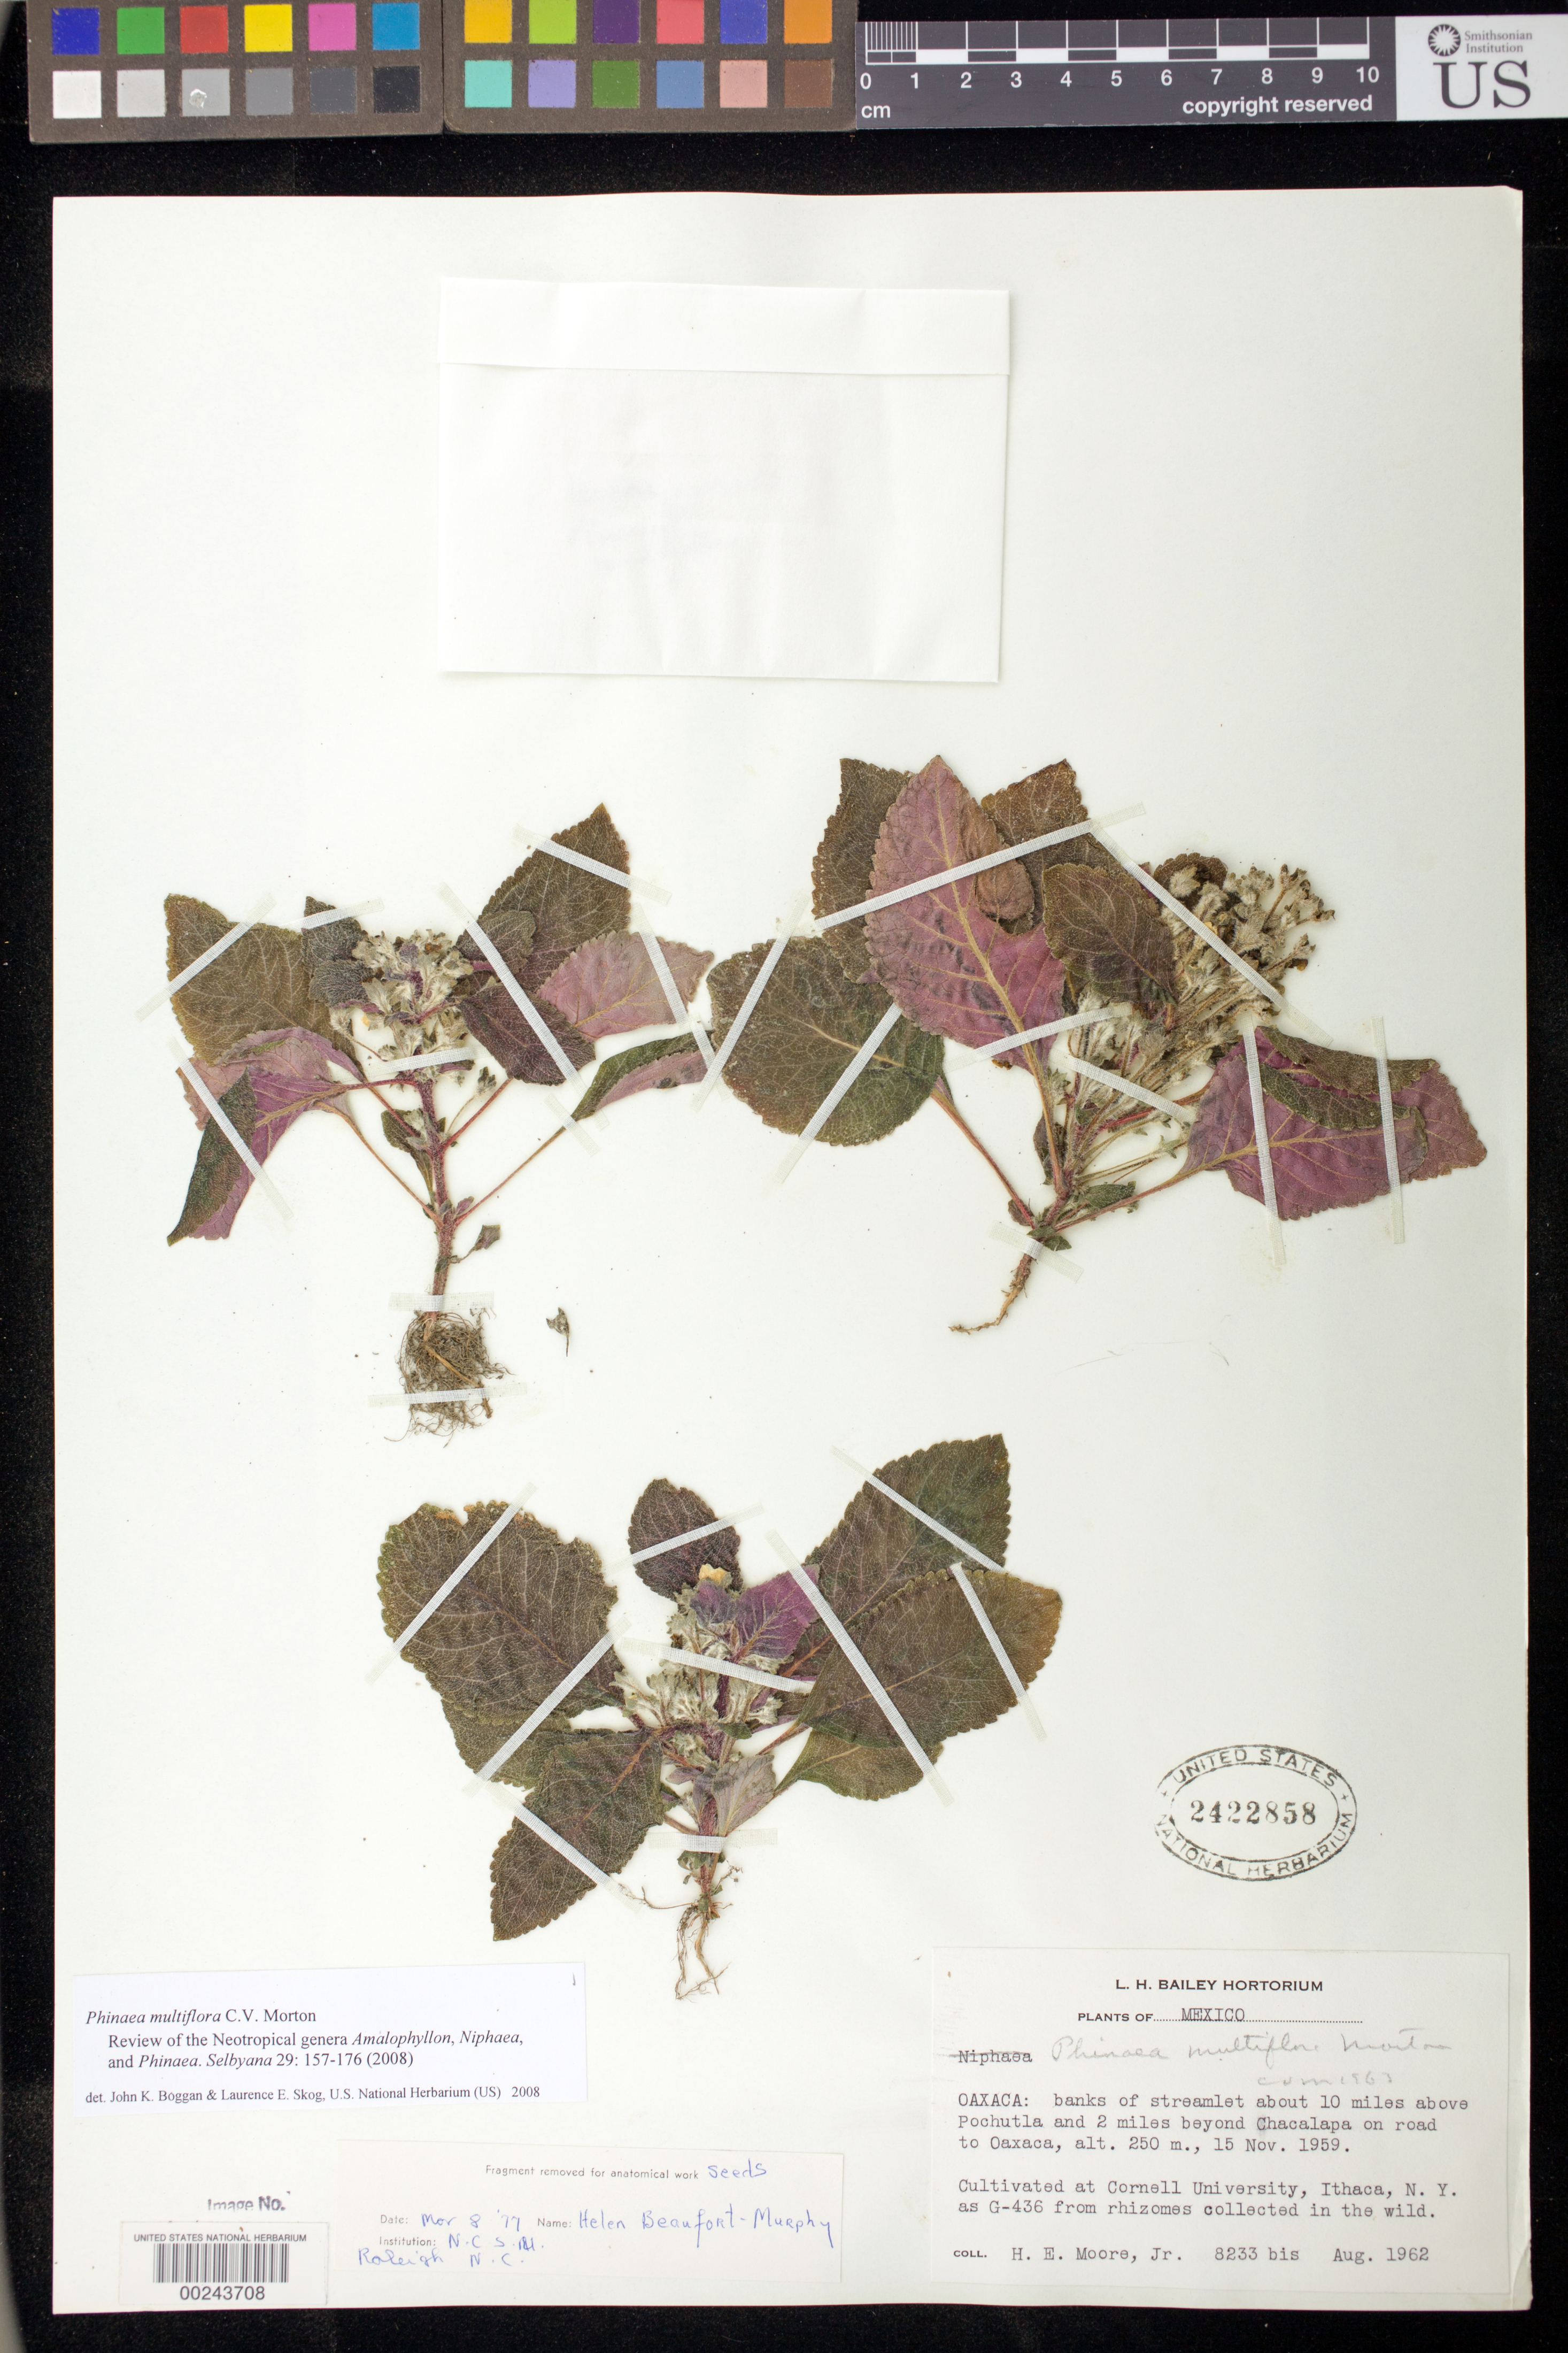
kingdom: Plantae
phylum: Tracheophyta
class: Magnoliopsida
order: Lamiales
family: Gesneriaceae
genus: Phinaea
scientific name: Phinaea multiflora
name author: C.V. Morton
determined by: Boggan, J. K.; Skog, L. E.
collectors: H. E. Moore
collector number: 8233 bis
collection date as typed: Aug 1962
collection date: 1962-08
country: United States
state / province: New York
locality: Cultivated at Cornell University, Ithaca [NY]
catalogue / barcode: US 2422858